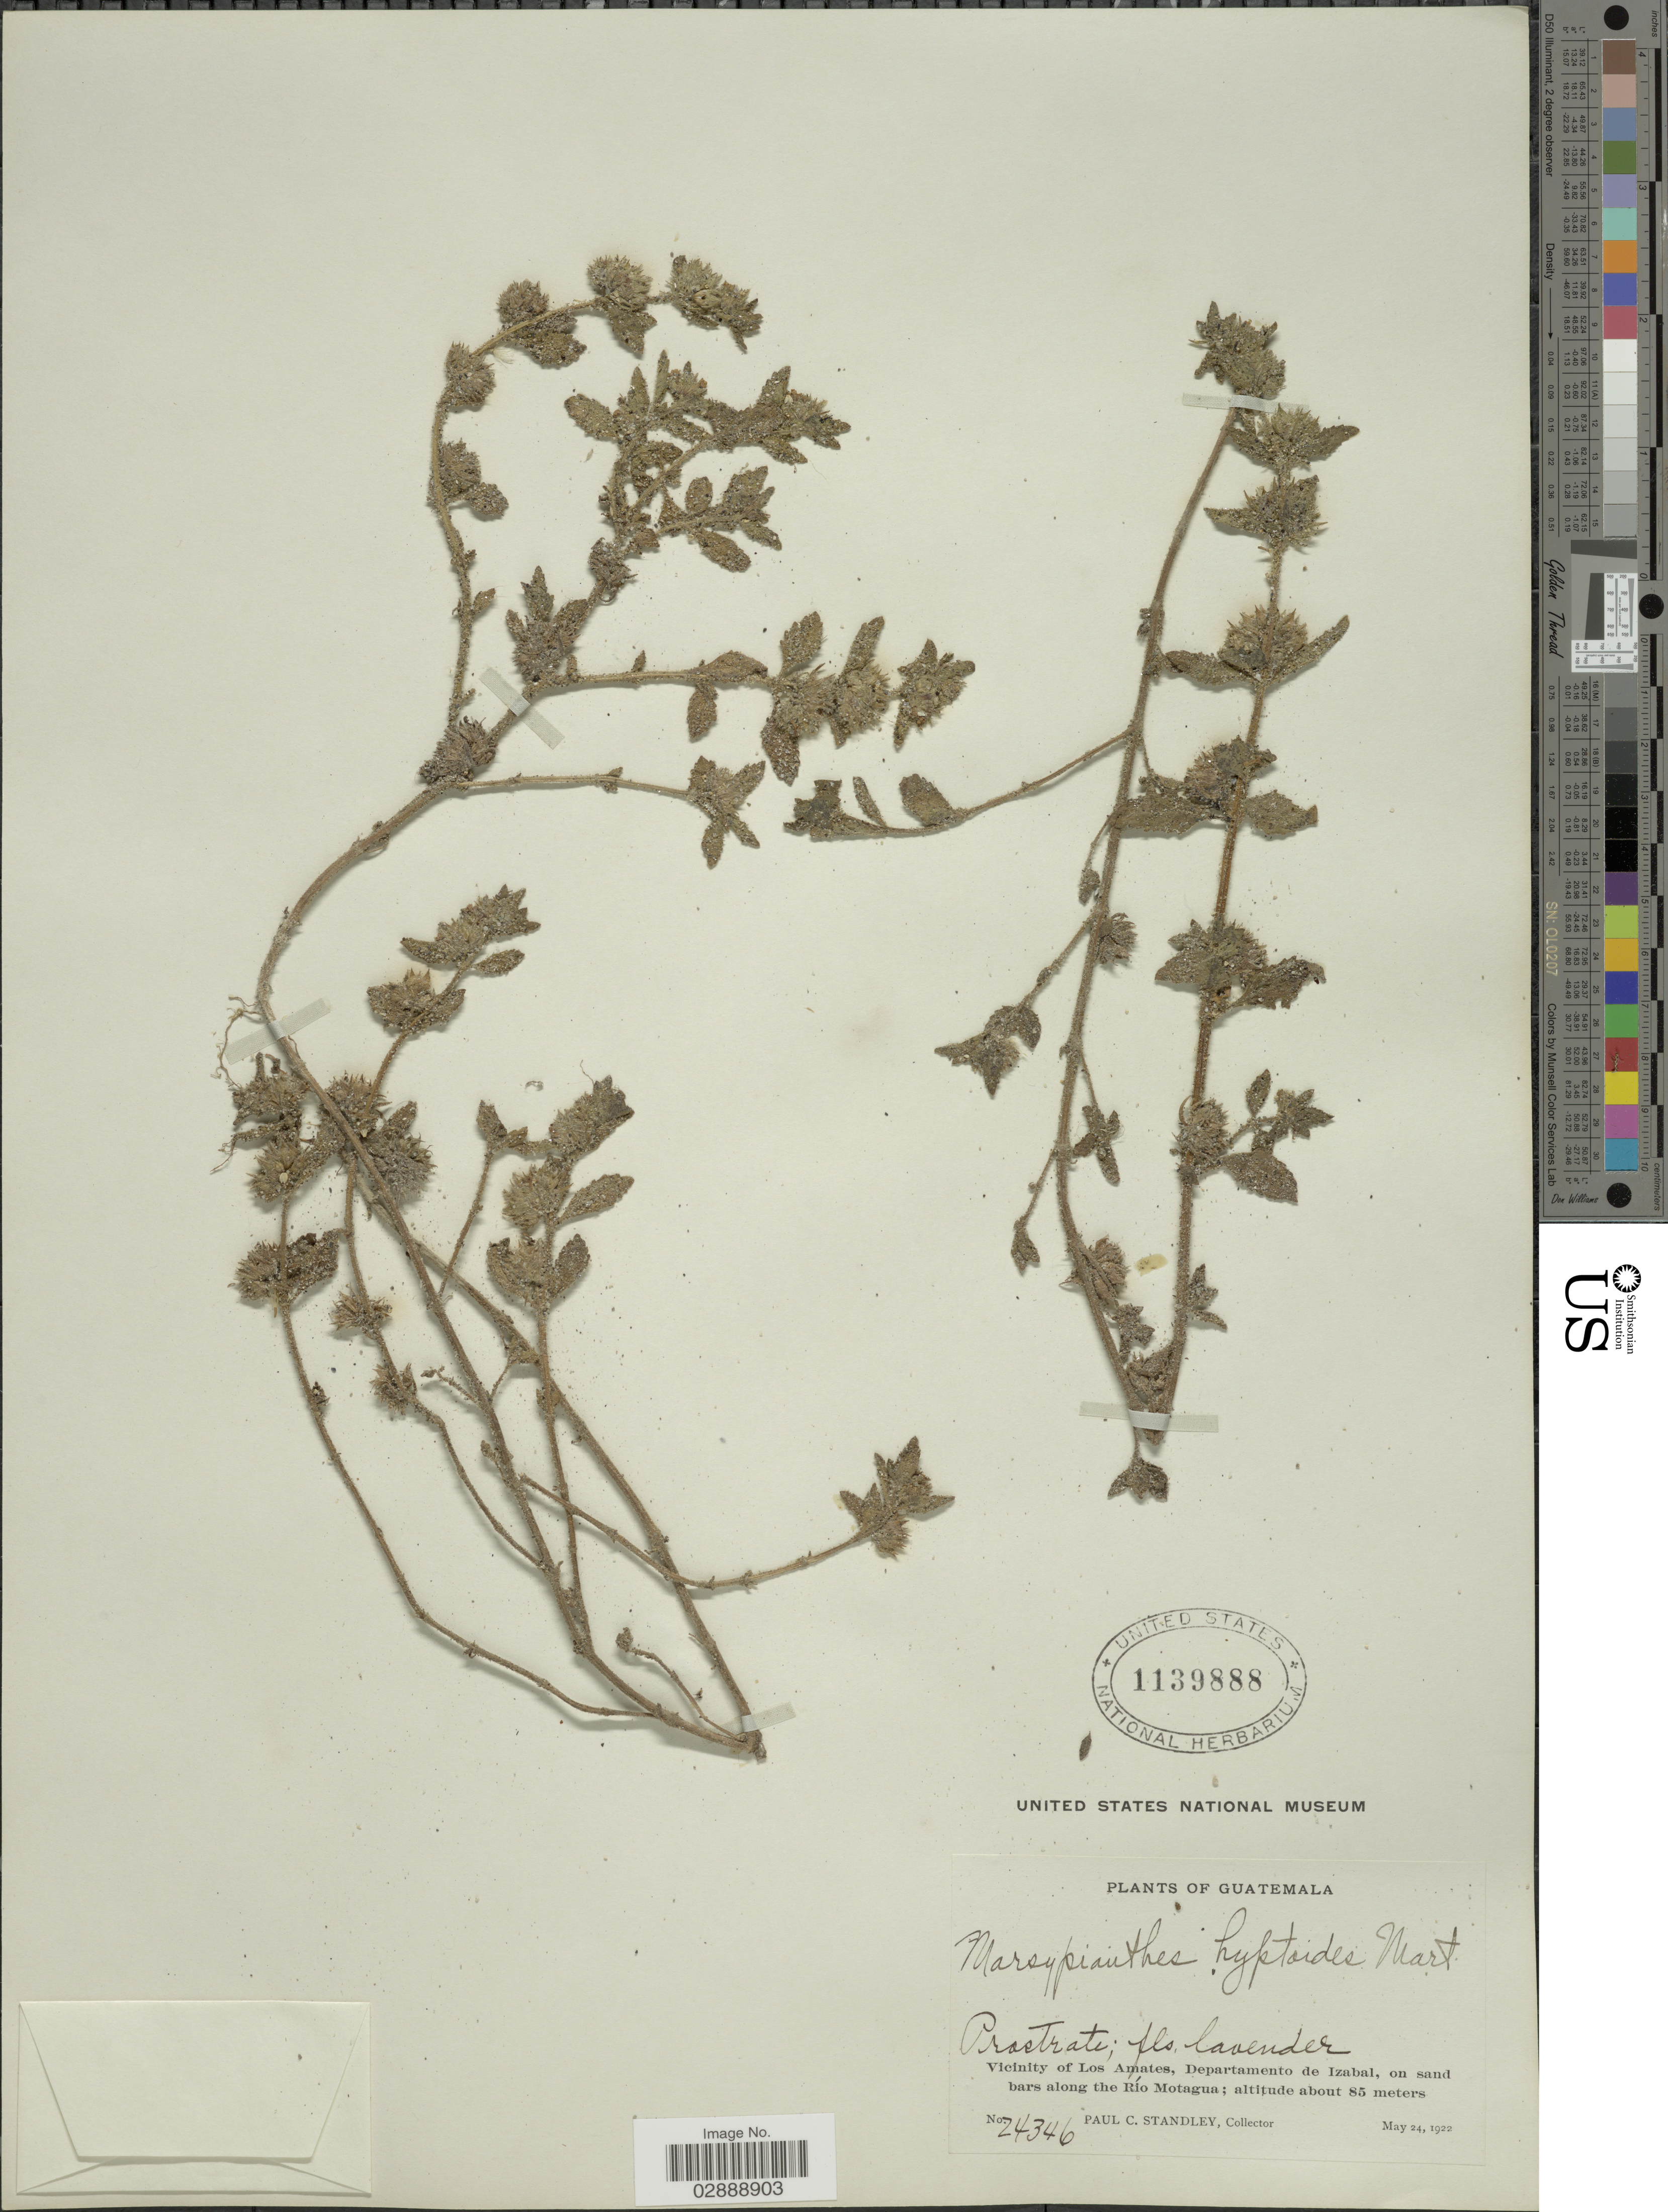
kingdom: Plantae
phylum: Tracheophyta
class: Magnoliopsida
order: Lamiales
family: Lamiaceae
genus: Marsypianthes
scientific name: Marsypianthes chamaedrys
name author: (Vahl) Kuntze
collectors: P. C. Standley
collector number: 24346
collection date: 1922-05-24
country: Guatemala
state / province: Izabal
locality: Vicinity of Los Amates, Departamento de Izabal, on sand bars along the Río Motagua.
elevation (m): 85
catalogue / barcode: US 1139888